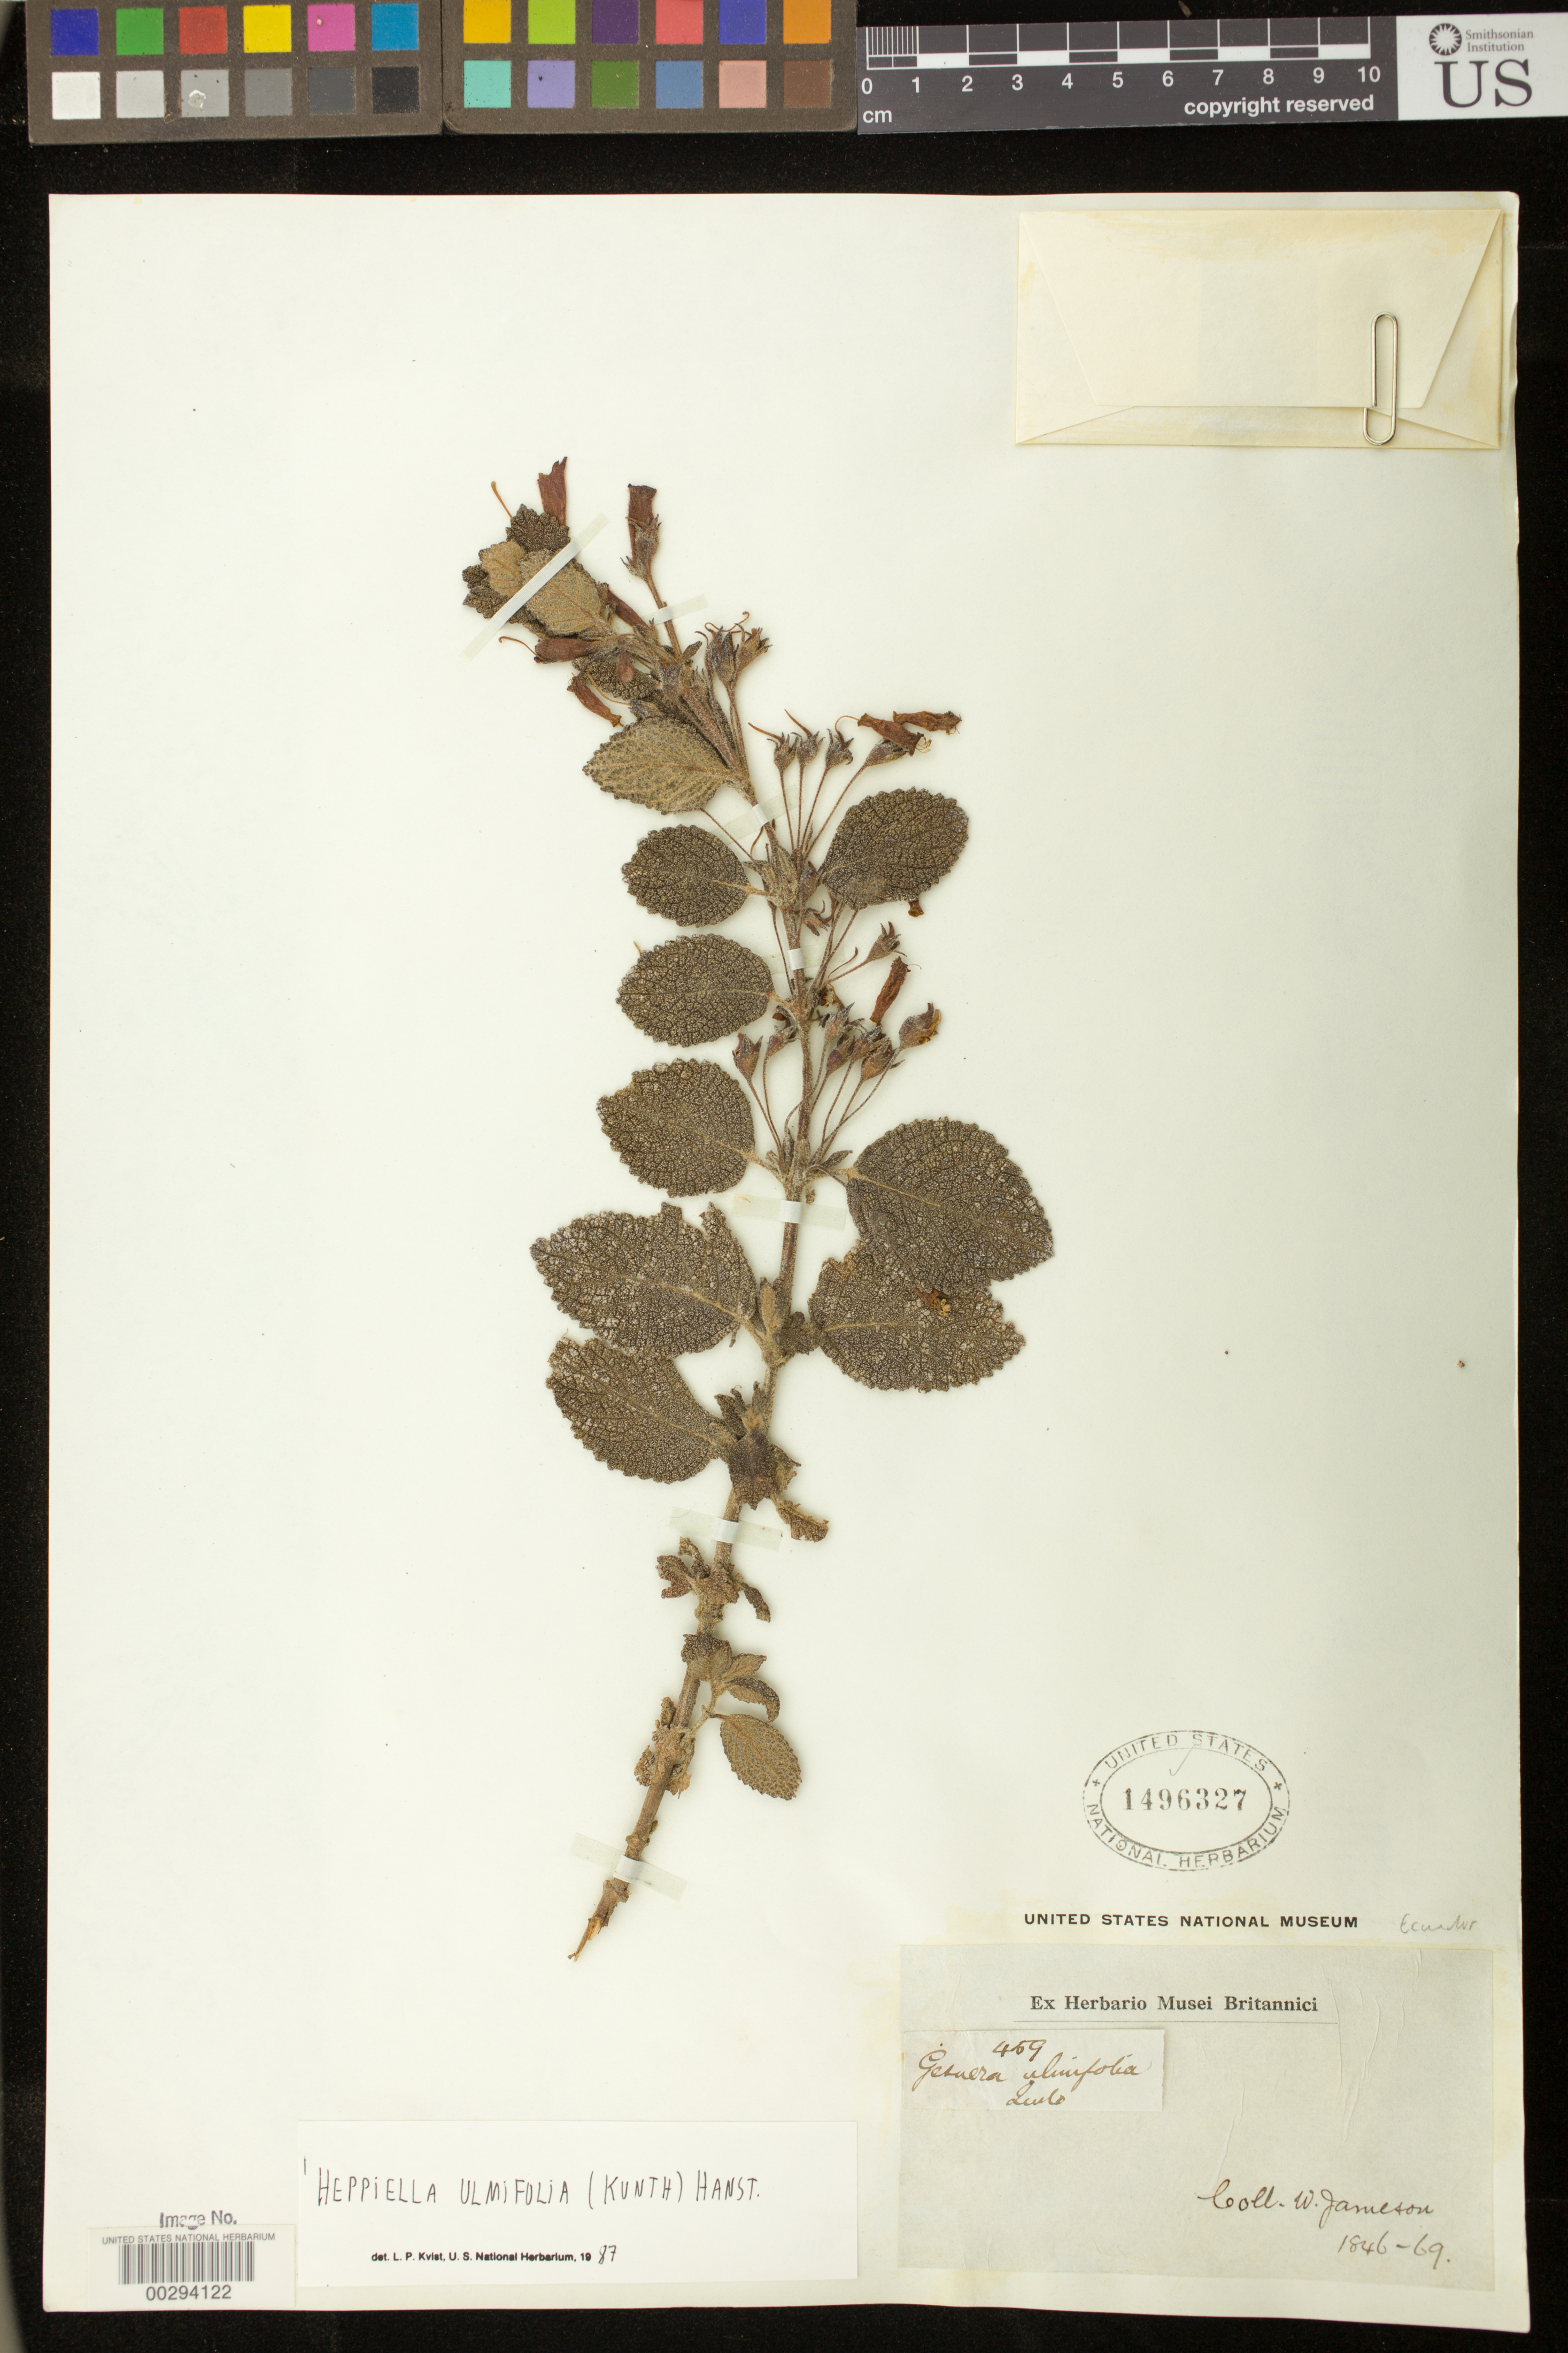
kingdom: Plantae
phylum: Tracheophyta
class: Magnoliopsida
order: Lamiales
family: Gesneriaceae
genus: Heppiella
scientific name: Heppiella ulmifolia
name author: (Kunth) Hanst.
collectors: W. Jameson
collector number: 459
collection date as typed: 1846-69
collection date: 1846/1869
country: Ecuador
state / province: Pichincha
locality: Quito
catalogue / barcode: US 1496327